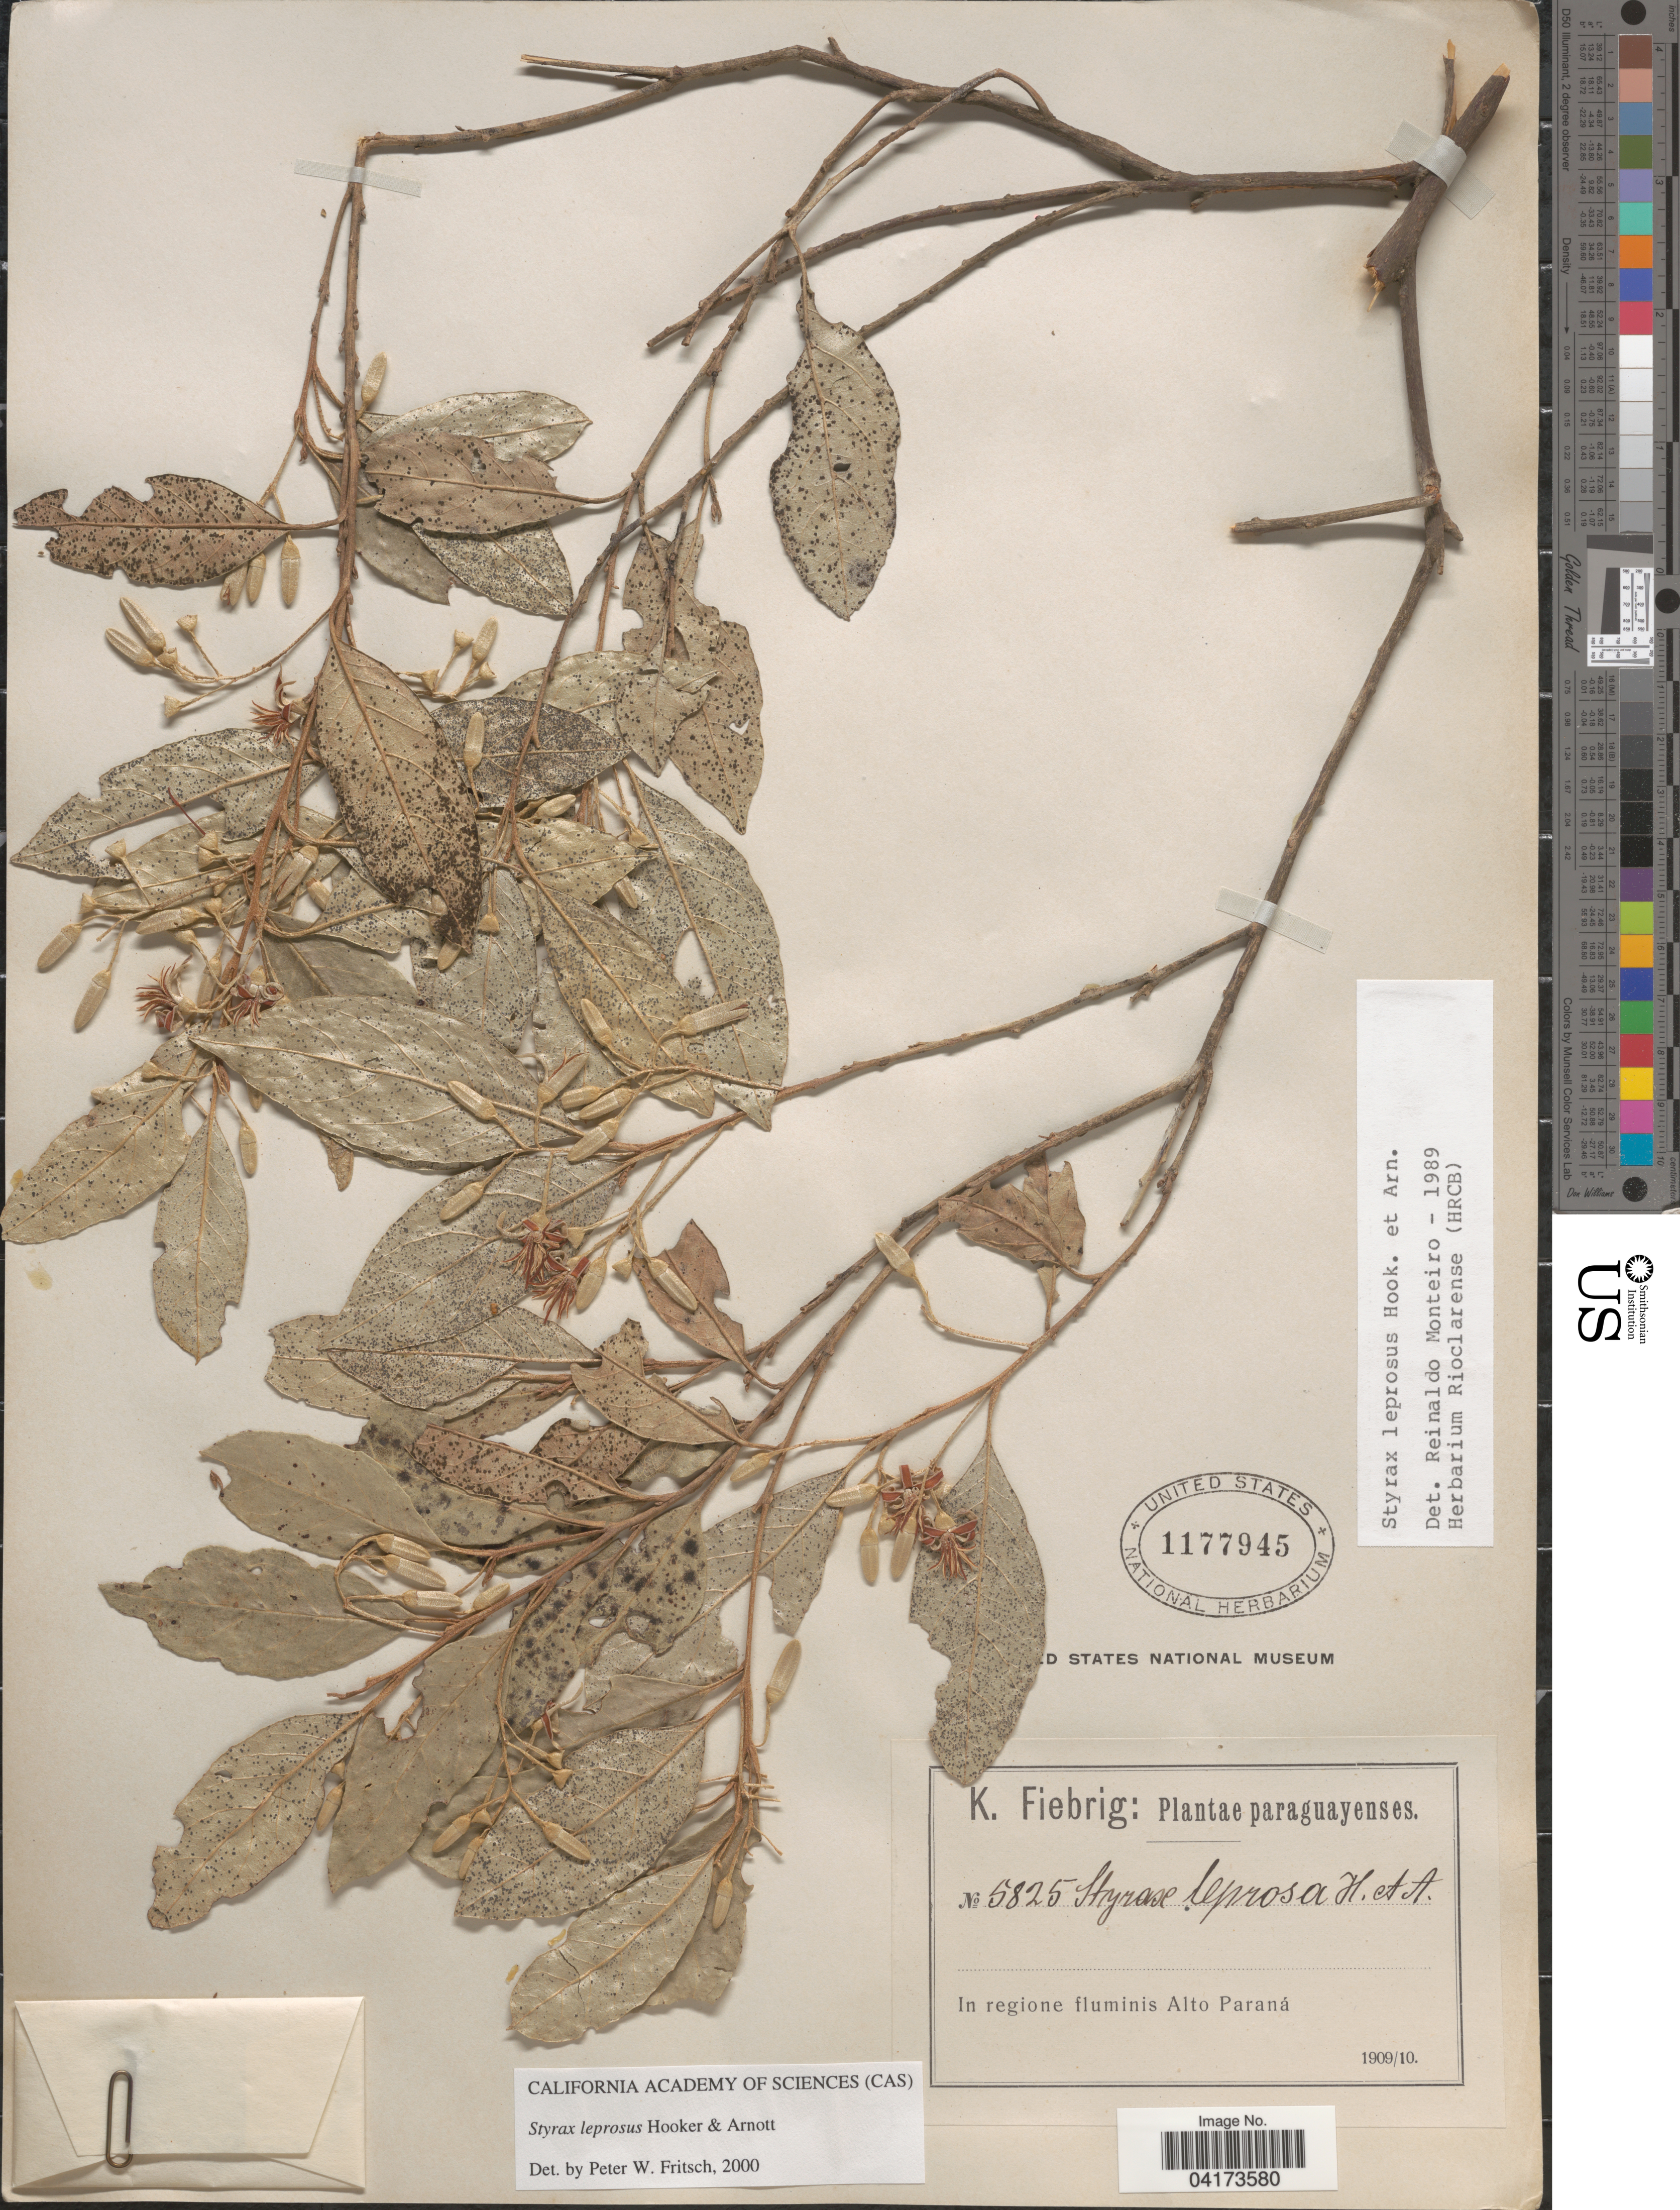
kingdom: Plantae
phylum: Tracheophyta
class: Magnoliopsida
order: Ericales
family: Styracaceae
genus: Styrax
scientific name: Styrax leprosus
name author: Hook. & Arn.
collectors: K. Fiebrig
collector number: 5825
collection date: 1909/1910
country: Paraguay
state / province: Alto Parana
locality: In regione fluminis Alto Paraná.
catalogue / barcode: US 1177945